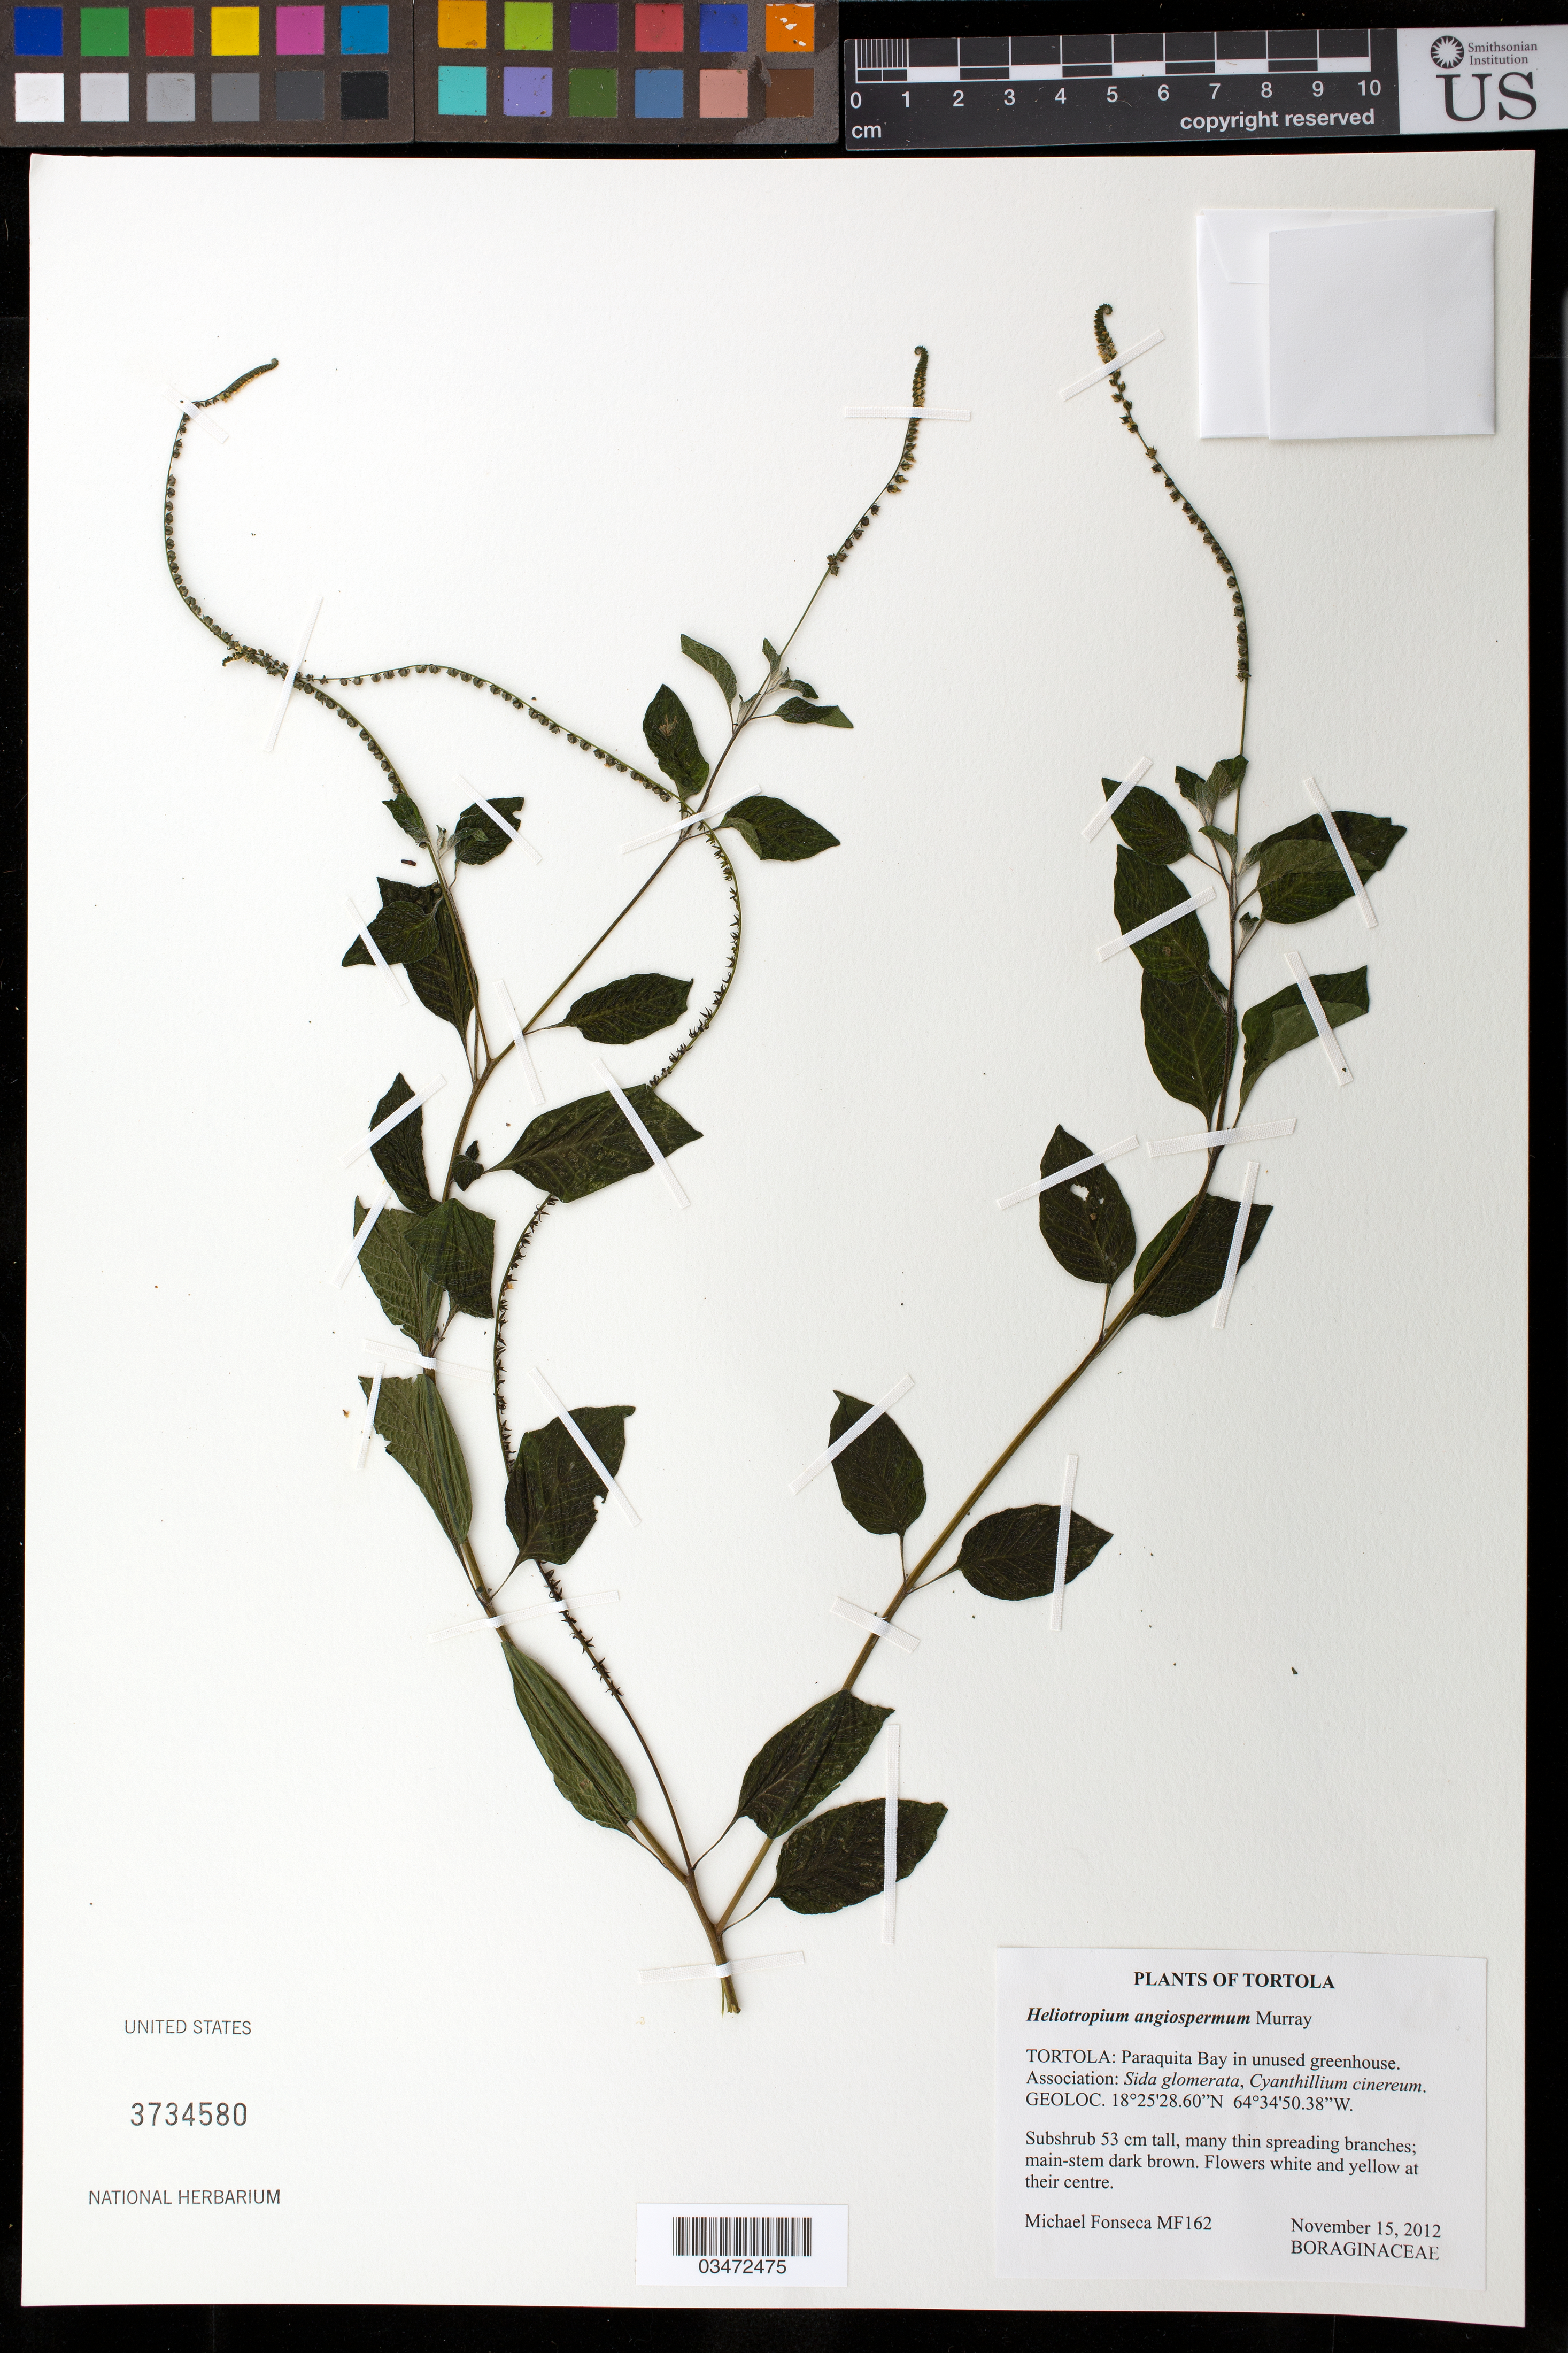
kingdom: Plantae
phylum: Tracheophyta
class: Magnoliopsida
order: Boraginales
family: Heliotropiaceae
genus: Heliotropium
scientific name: Heliotropium angiospermum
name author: Murray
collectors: M. Fonseca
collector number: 162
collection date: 2012-11-15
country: British Virgin Islands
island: Tortola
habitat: In unused greenhouse. Association: Sida glomerata, Cyanthillium cinereum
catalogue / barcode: US 3734589